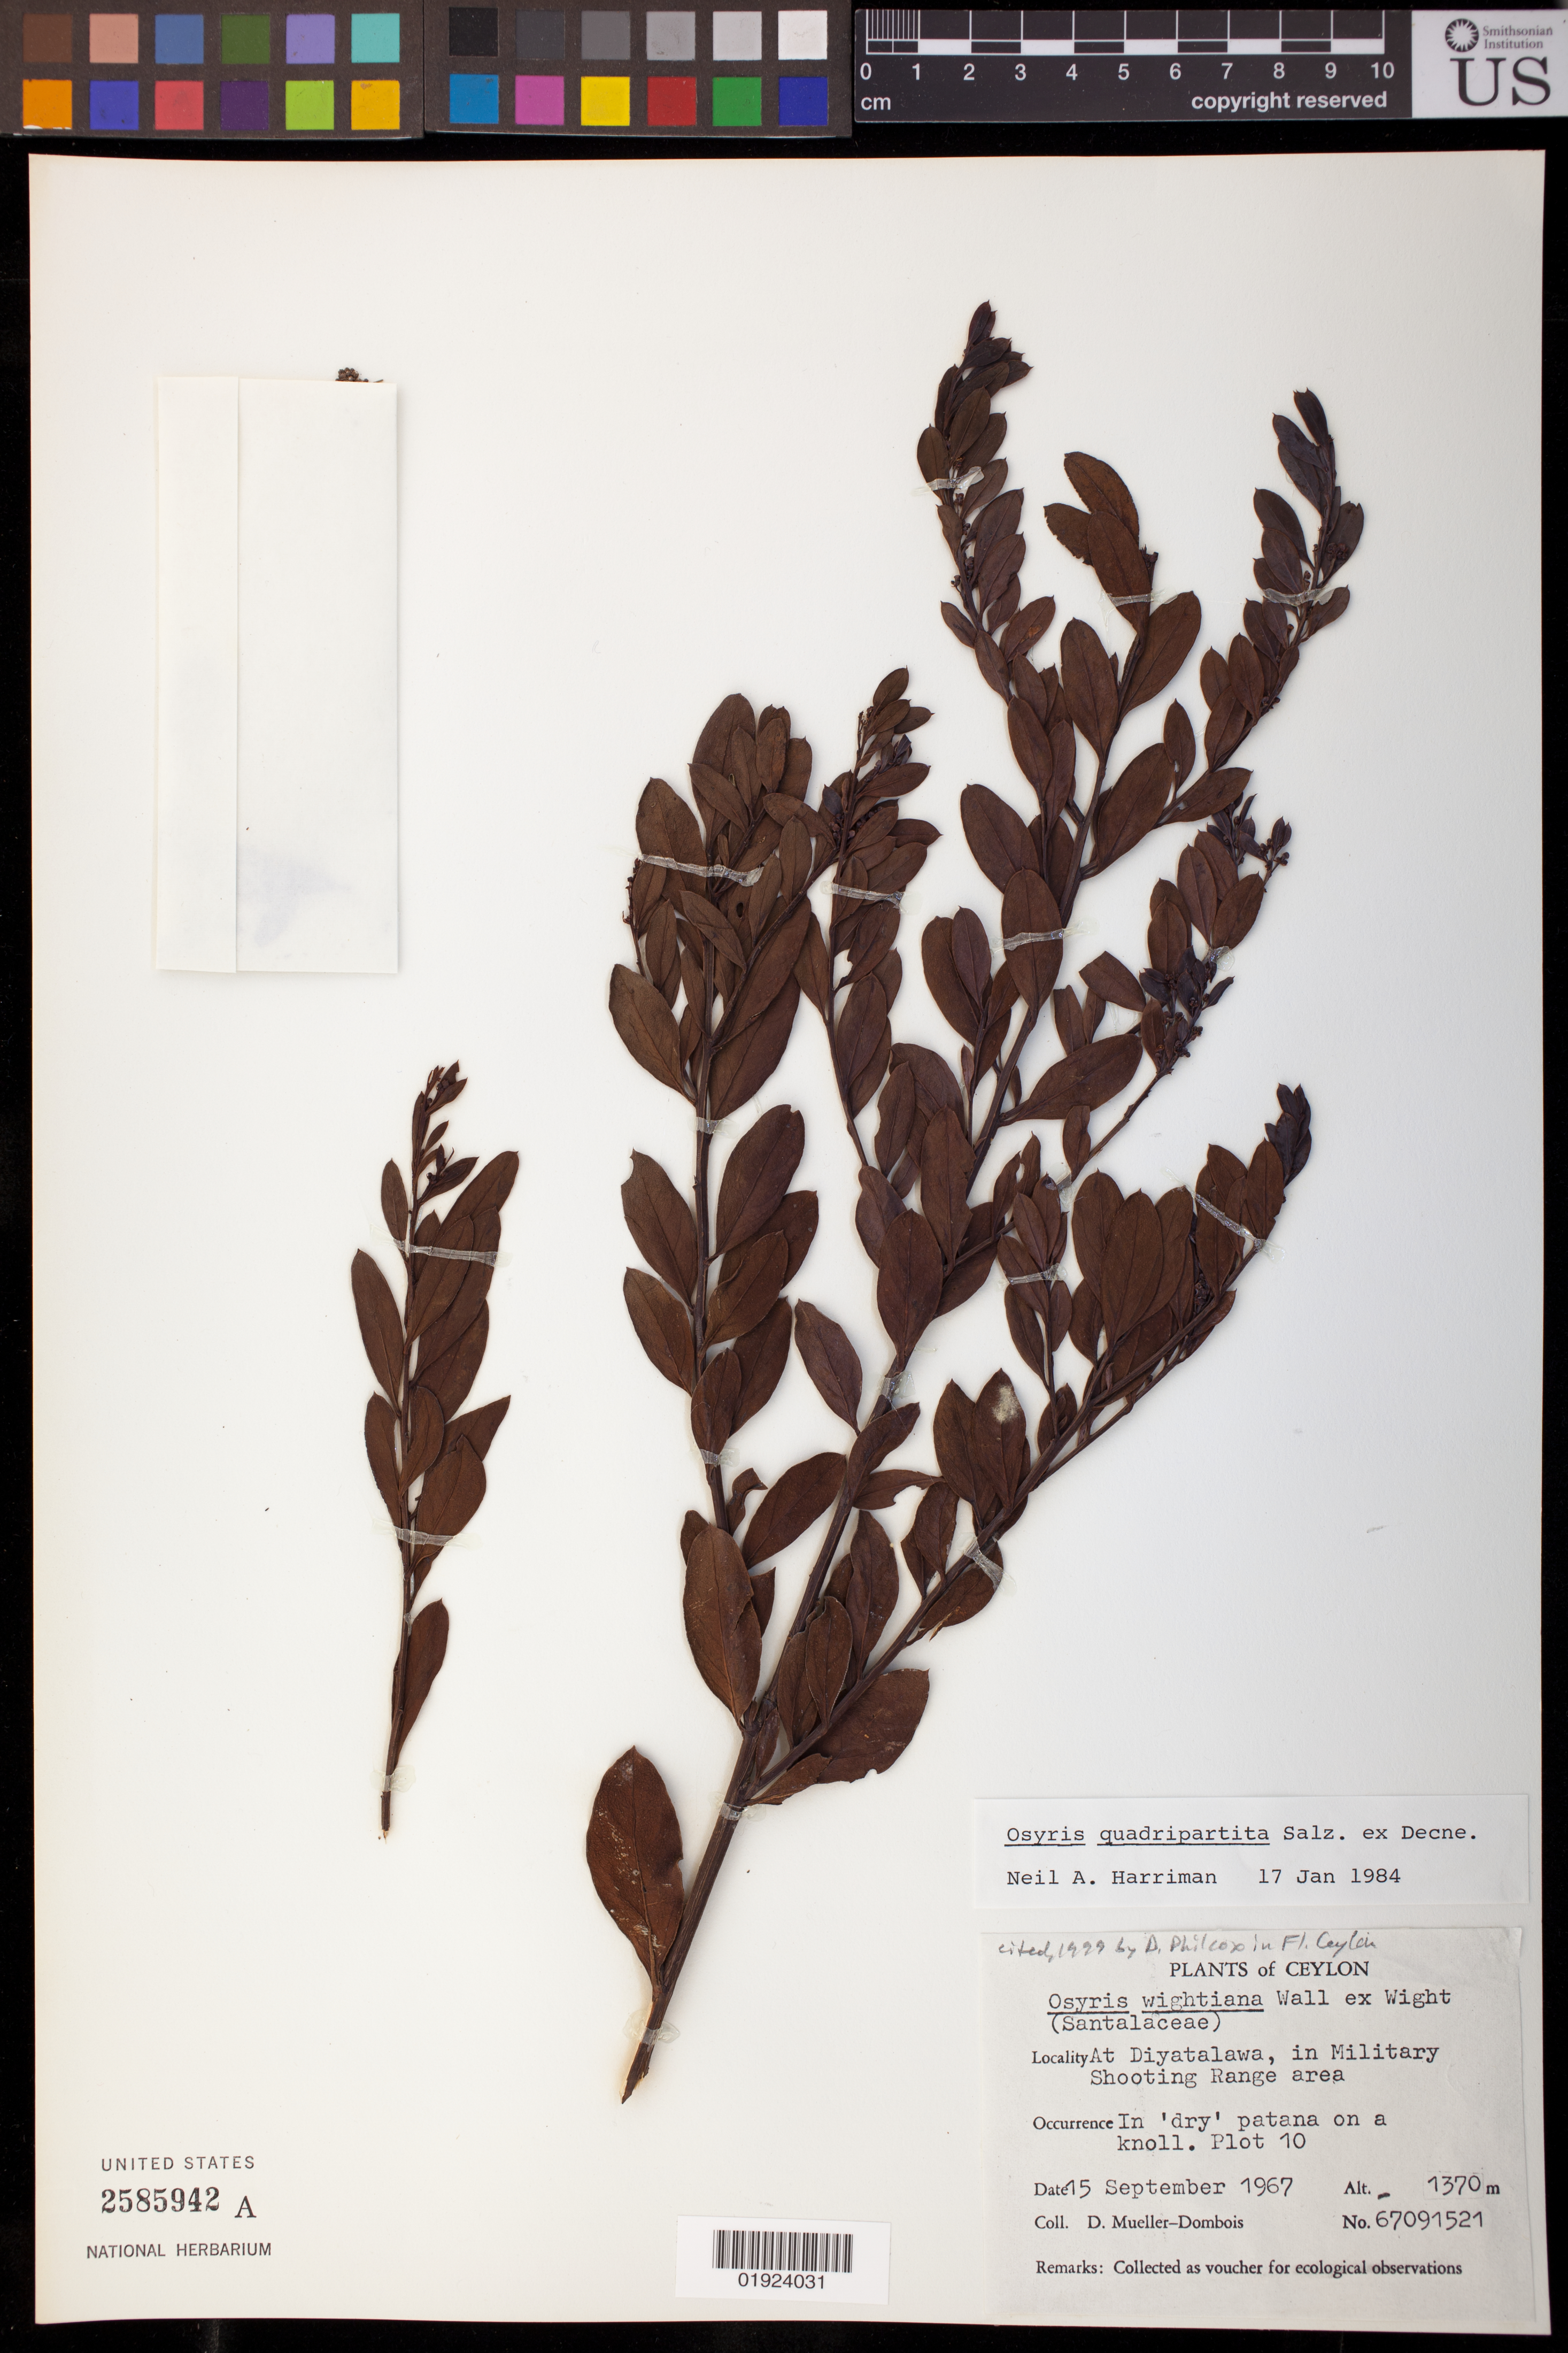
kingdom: Plantae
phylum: Tracheophyta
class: Magnoliopsida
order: Santalales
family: Santalaceae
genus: Osyris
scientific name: Osyris wightiana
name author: Wall. ex Wight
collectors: D. Mueller-Dombois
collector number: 67091521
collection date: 1967-09-15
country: Sri Lanka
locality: At Diyatalawa, in military shooting range area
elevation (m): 1370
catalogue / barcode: US 2585942A